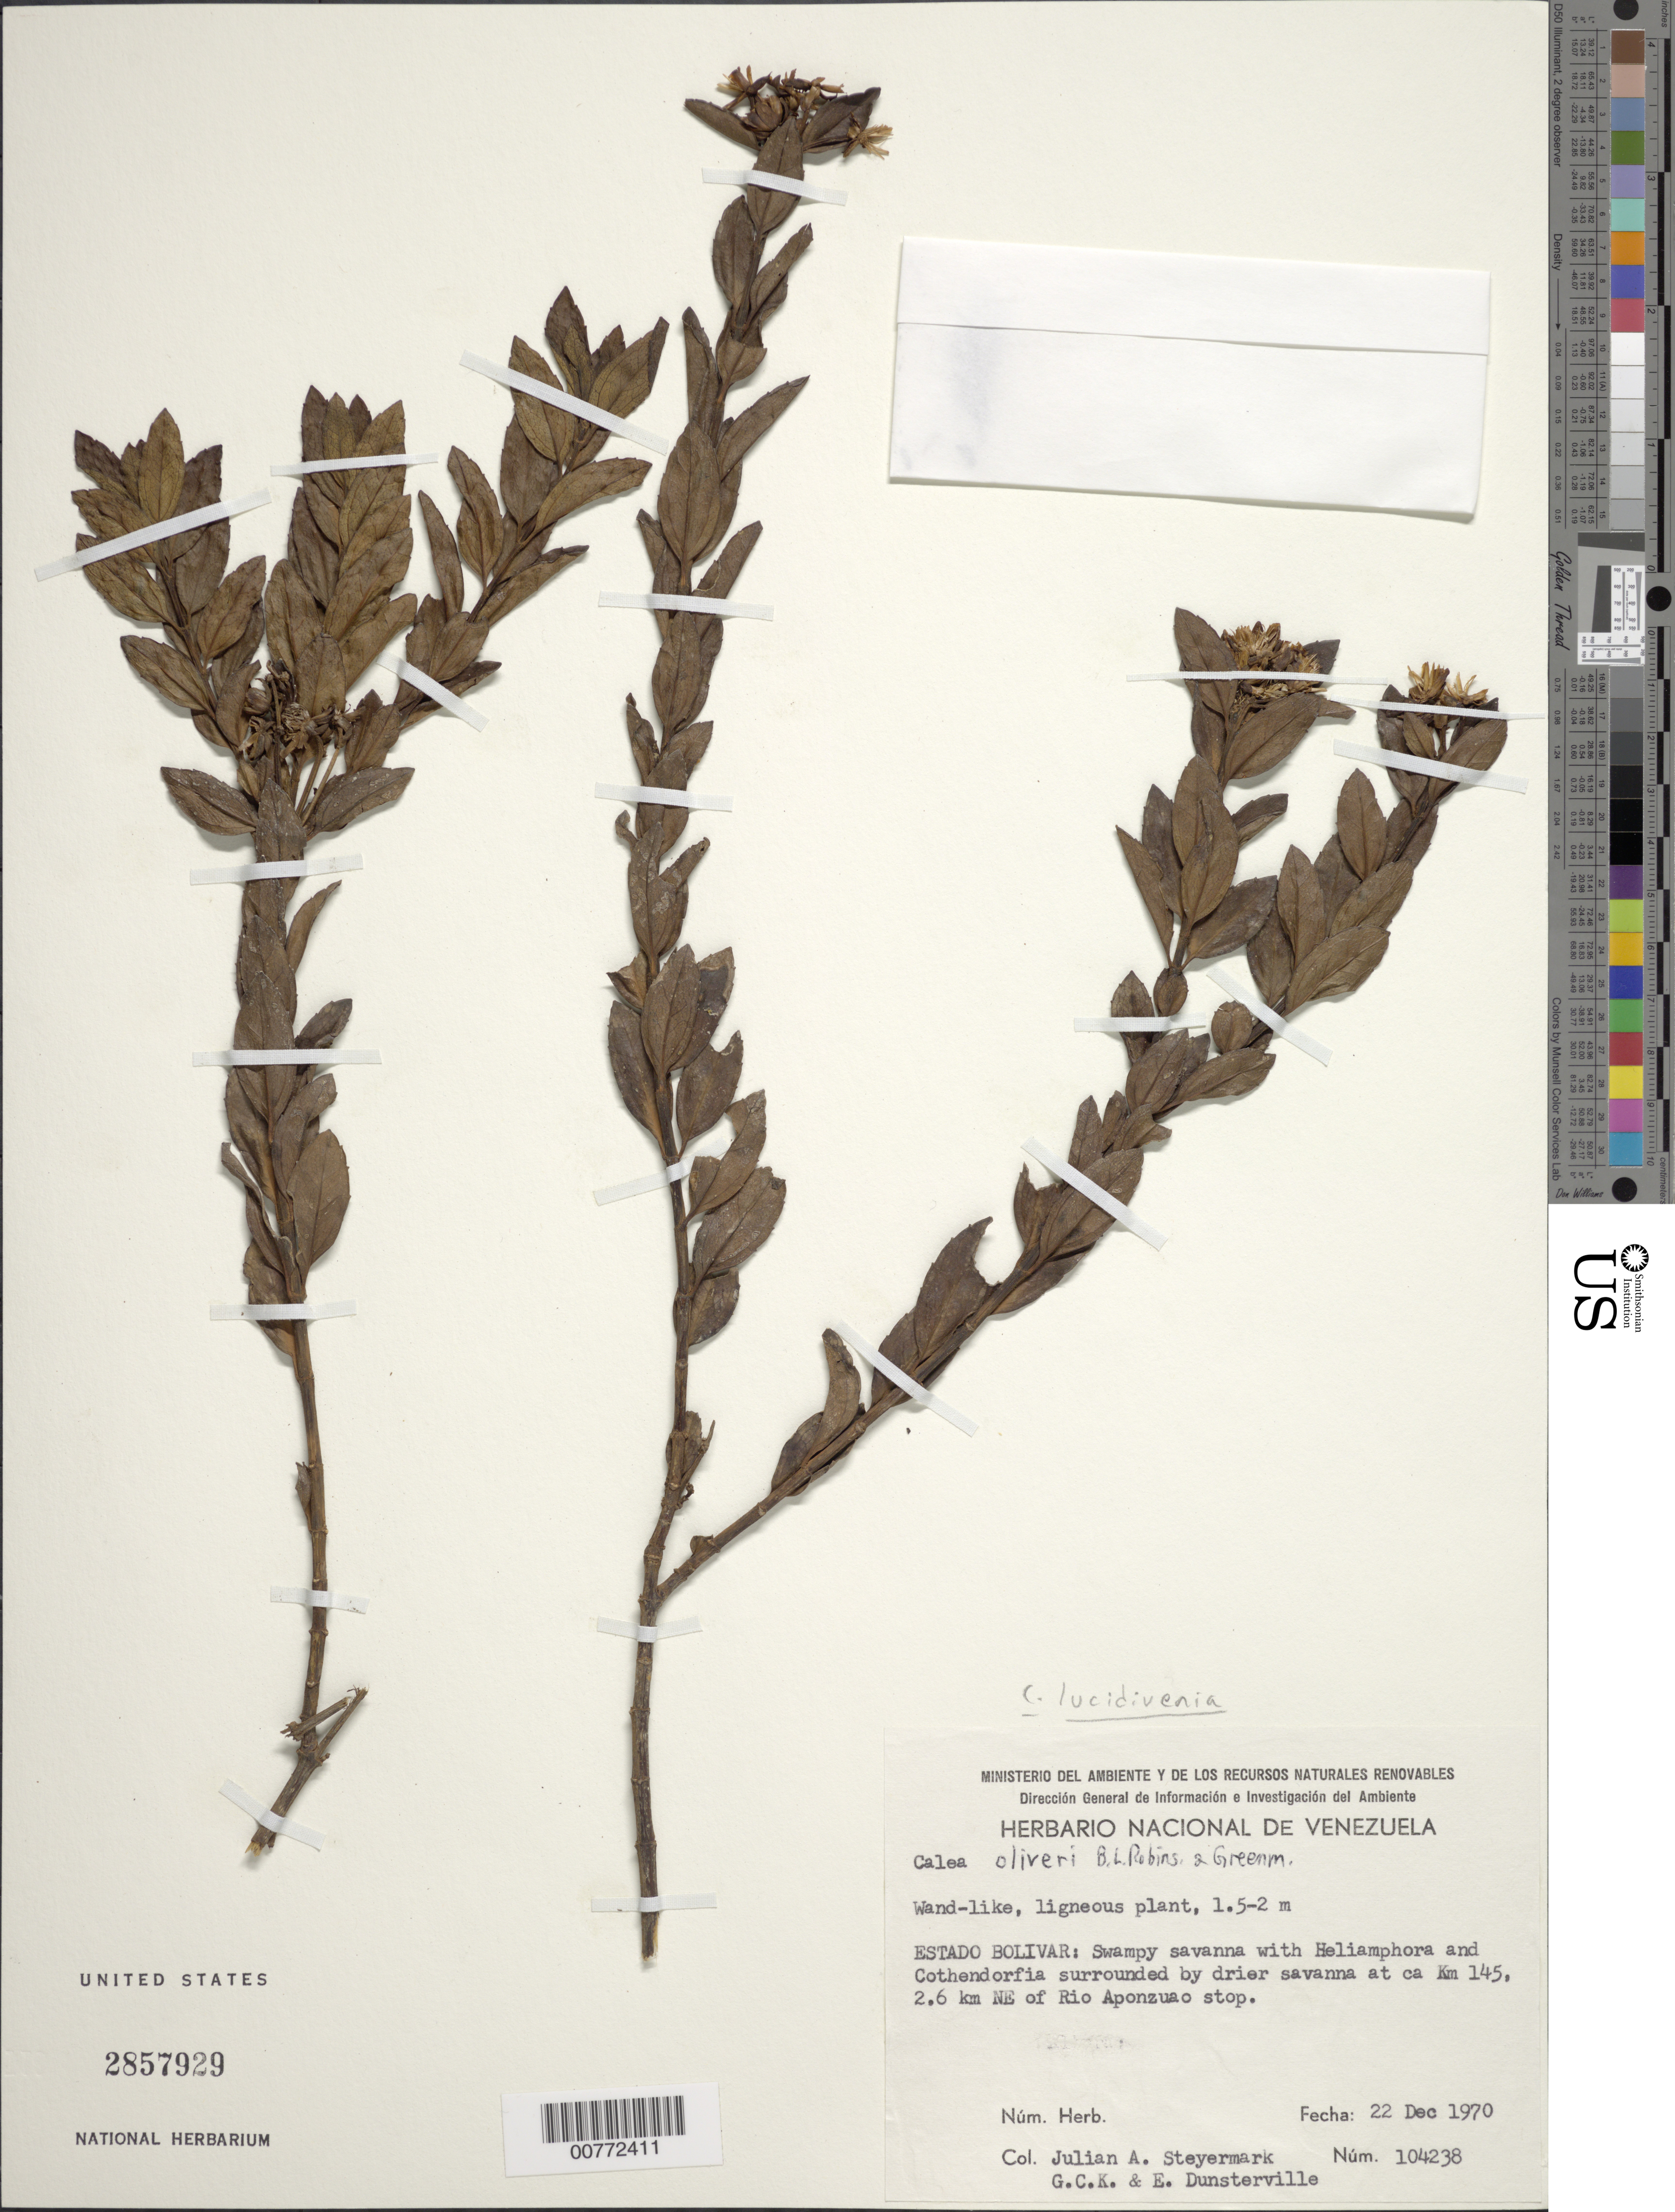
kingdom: Plantae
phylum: Tracheophyta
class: Magnoliopsida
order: Asterales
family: Asteraceae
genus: Calea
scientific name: Calea lucidivenia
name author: Gleason & S.F. Blake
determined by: Bueno, Vinicius R.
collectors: J. Steyermark, G. C. K. Dunsterville & E. Dunsterville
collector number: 104238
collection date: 1970-12-22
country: Venezuela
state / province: Bolivar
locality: Estado Bolivar: ca Km 145, 2.6 km NE of Rio Aponozuao stop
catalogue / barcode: US 2857929